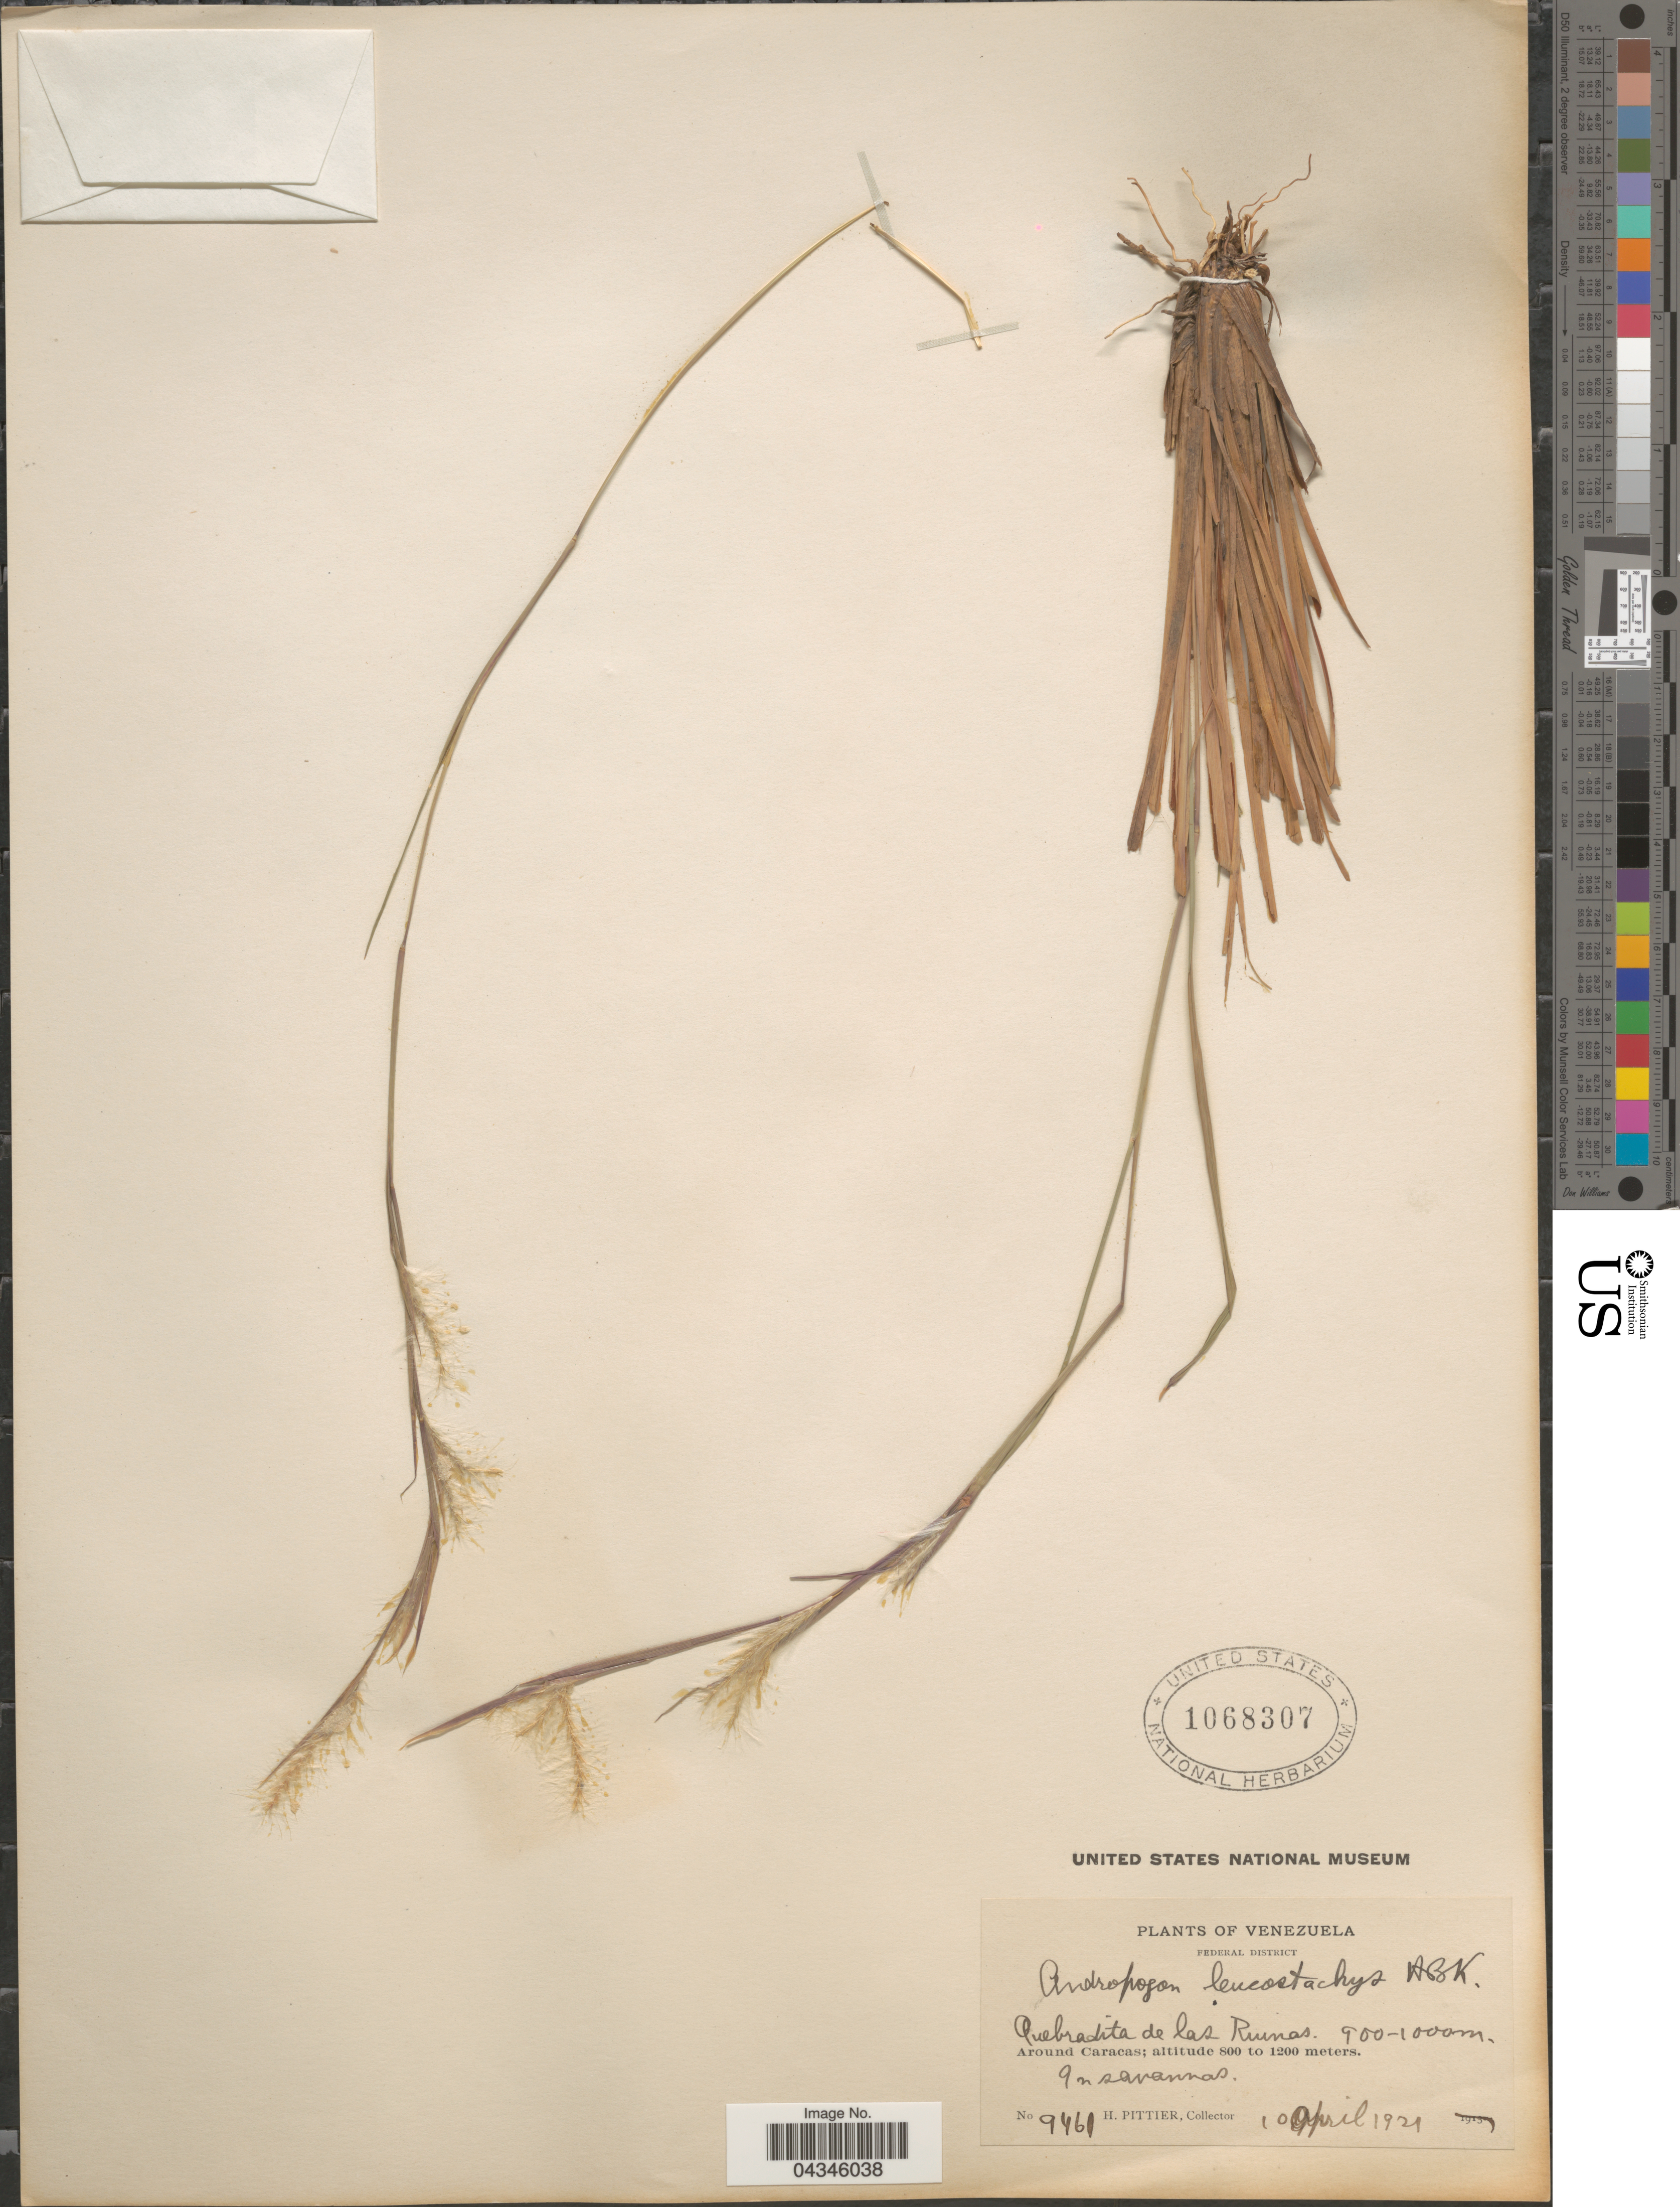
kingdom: Plantae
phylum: Tracheophyta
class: Liliopsida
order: Poales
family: Poaceae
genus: Andropogon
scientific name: Andropogon leucostachyus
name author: Kunth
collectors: H. F. Pittier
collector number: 9461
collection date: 1921-04-10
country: Venezuela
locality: Federal District. Quebradita de las Ruinas. Around Caracas.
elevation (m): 900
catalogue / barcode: US 1068307